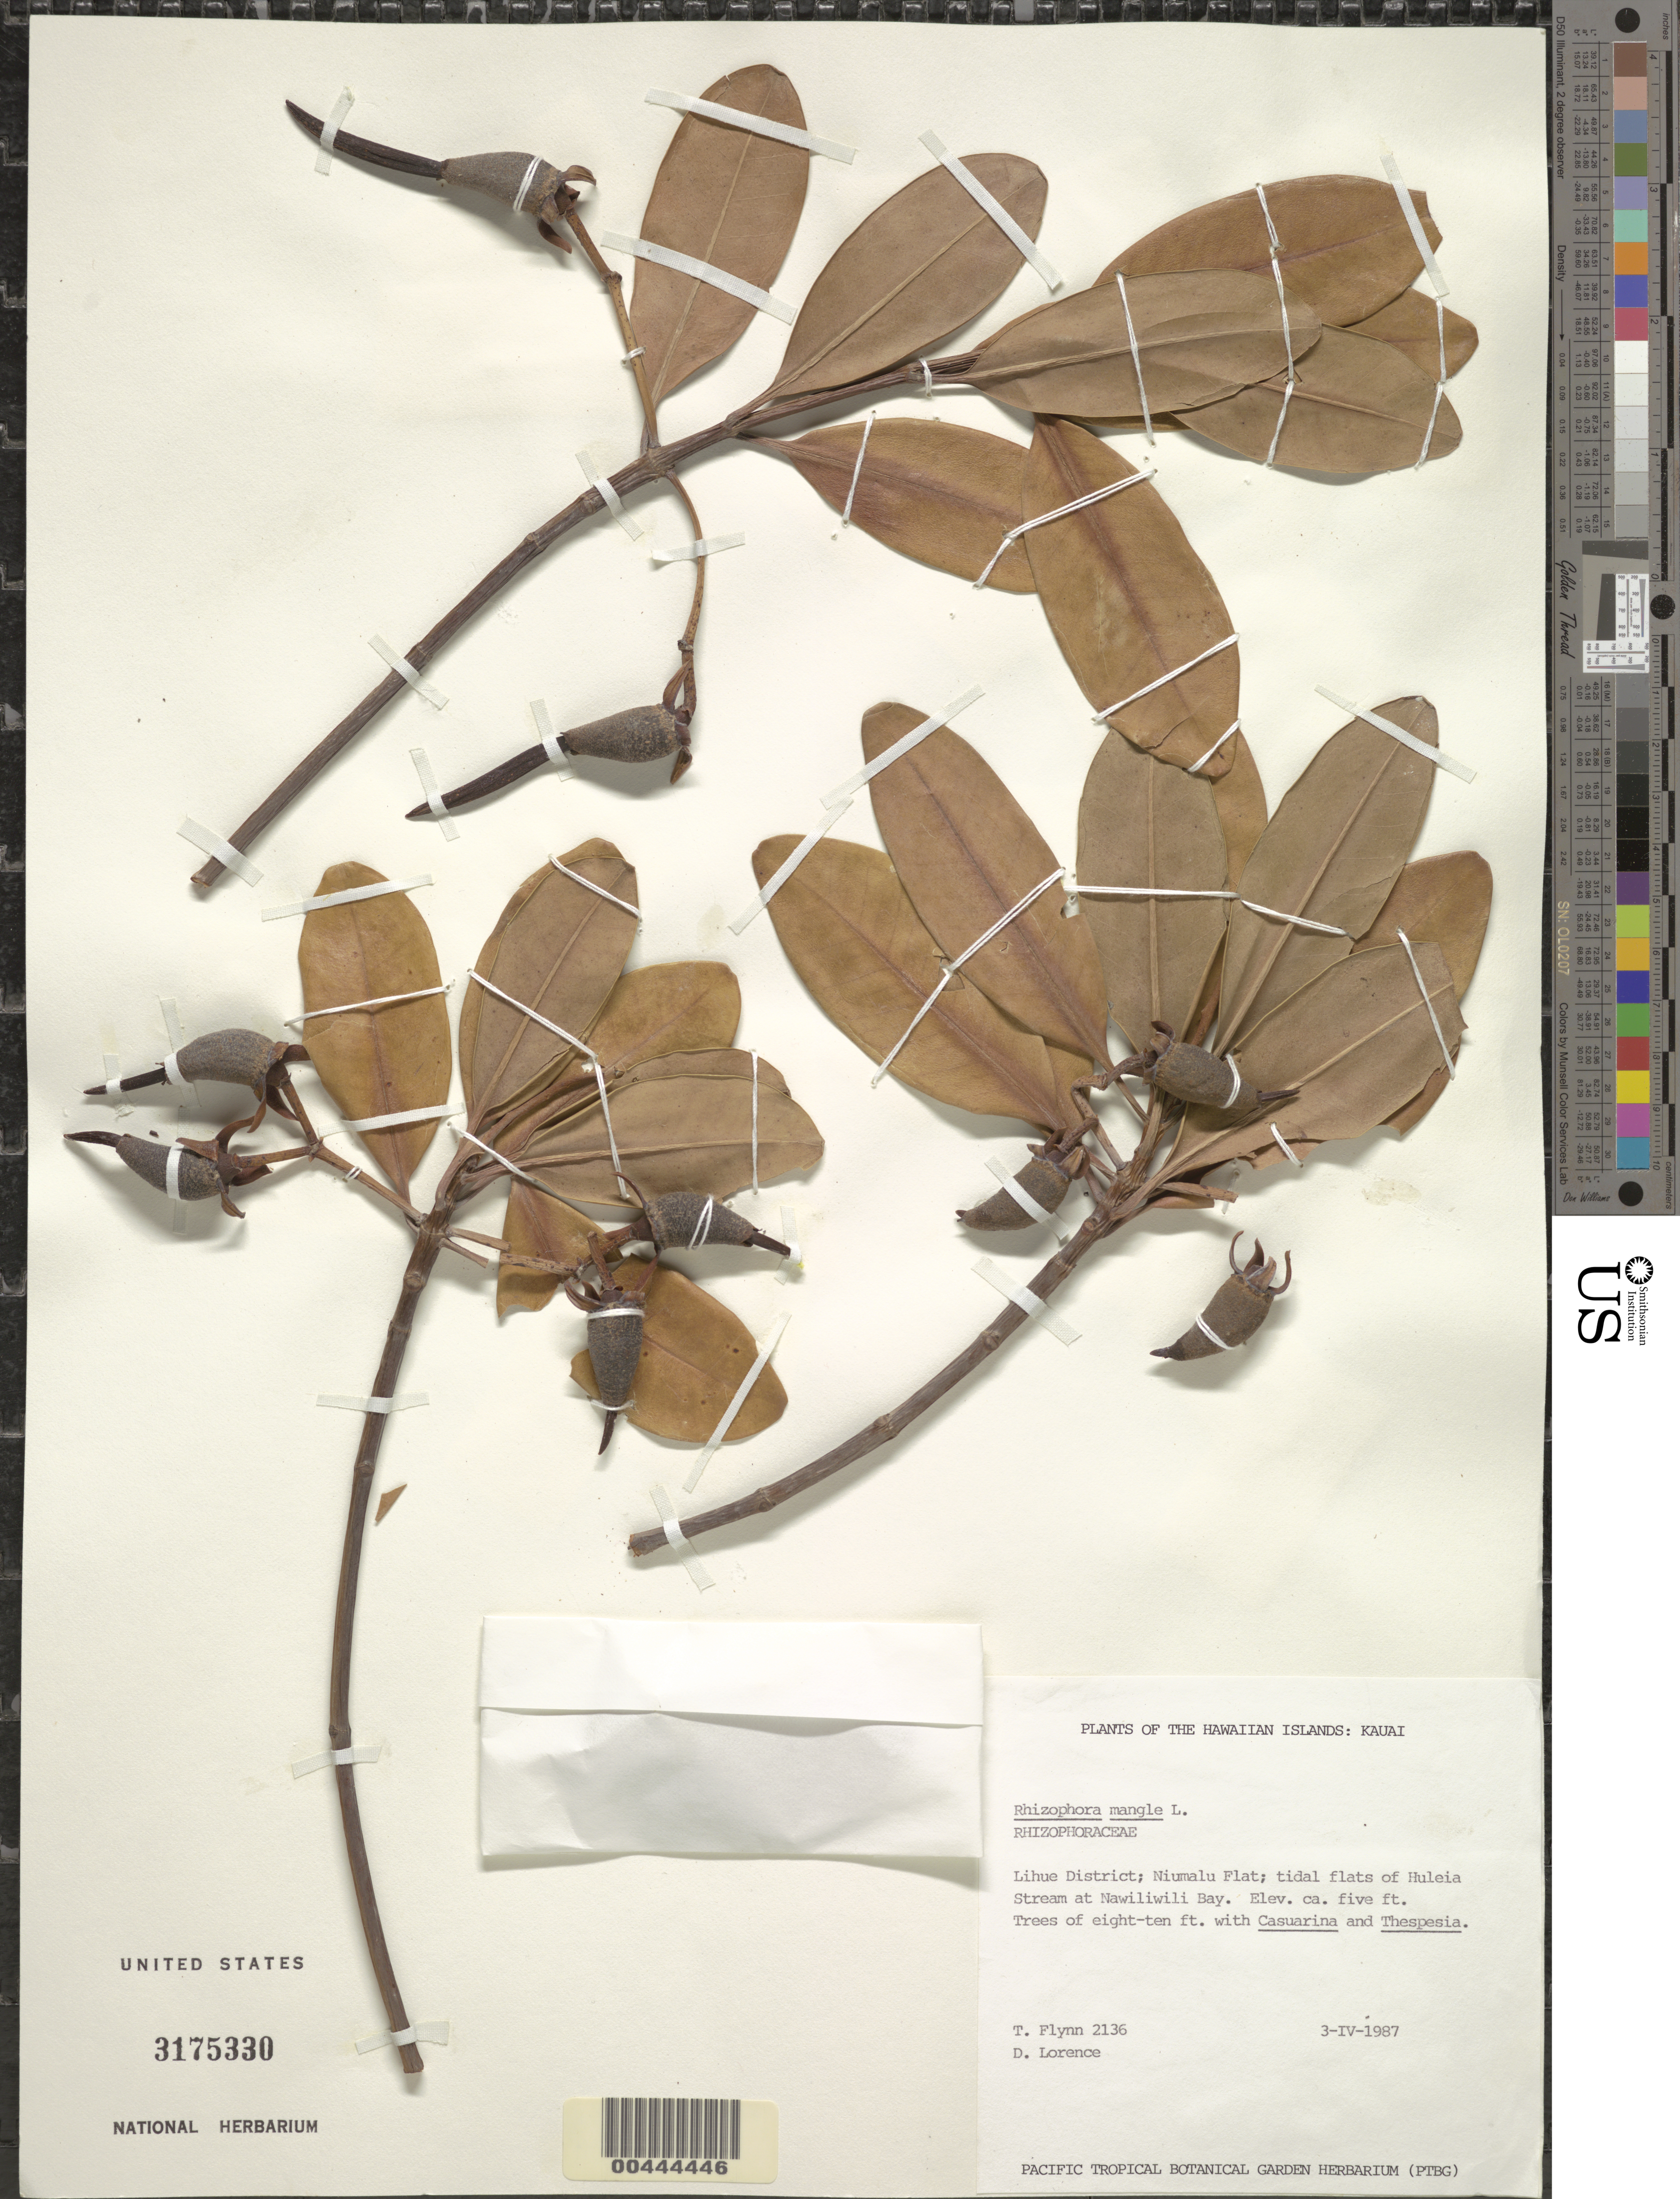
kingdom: Plantae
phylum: Tracheophyta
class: Magnoliopsida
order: Malpighiales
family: Rhizophoraceae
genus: Rhizophora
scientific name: Rhizophora mangle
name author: L.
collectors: T. W. Flynn & D. Lorence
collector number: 2136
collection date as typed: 3 Apr 1987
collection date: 1987-04-03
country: United States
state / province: Hawaii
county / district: Kauai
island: Kaua'i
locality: Lihue District, Niumalu Flat, tidal flats of Huleia Stream at Nawiliwili Bay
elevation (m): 2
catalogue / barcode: US 3175330